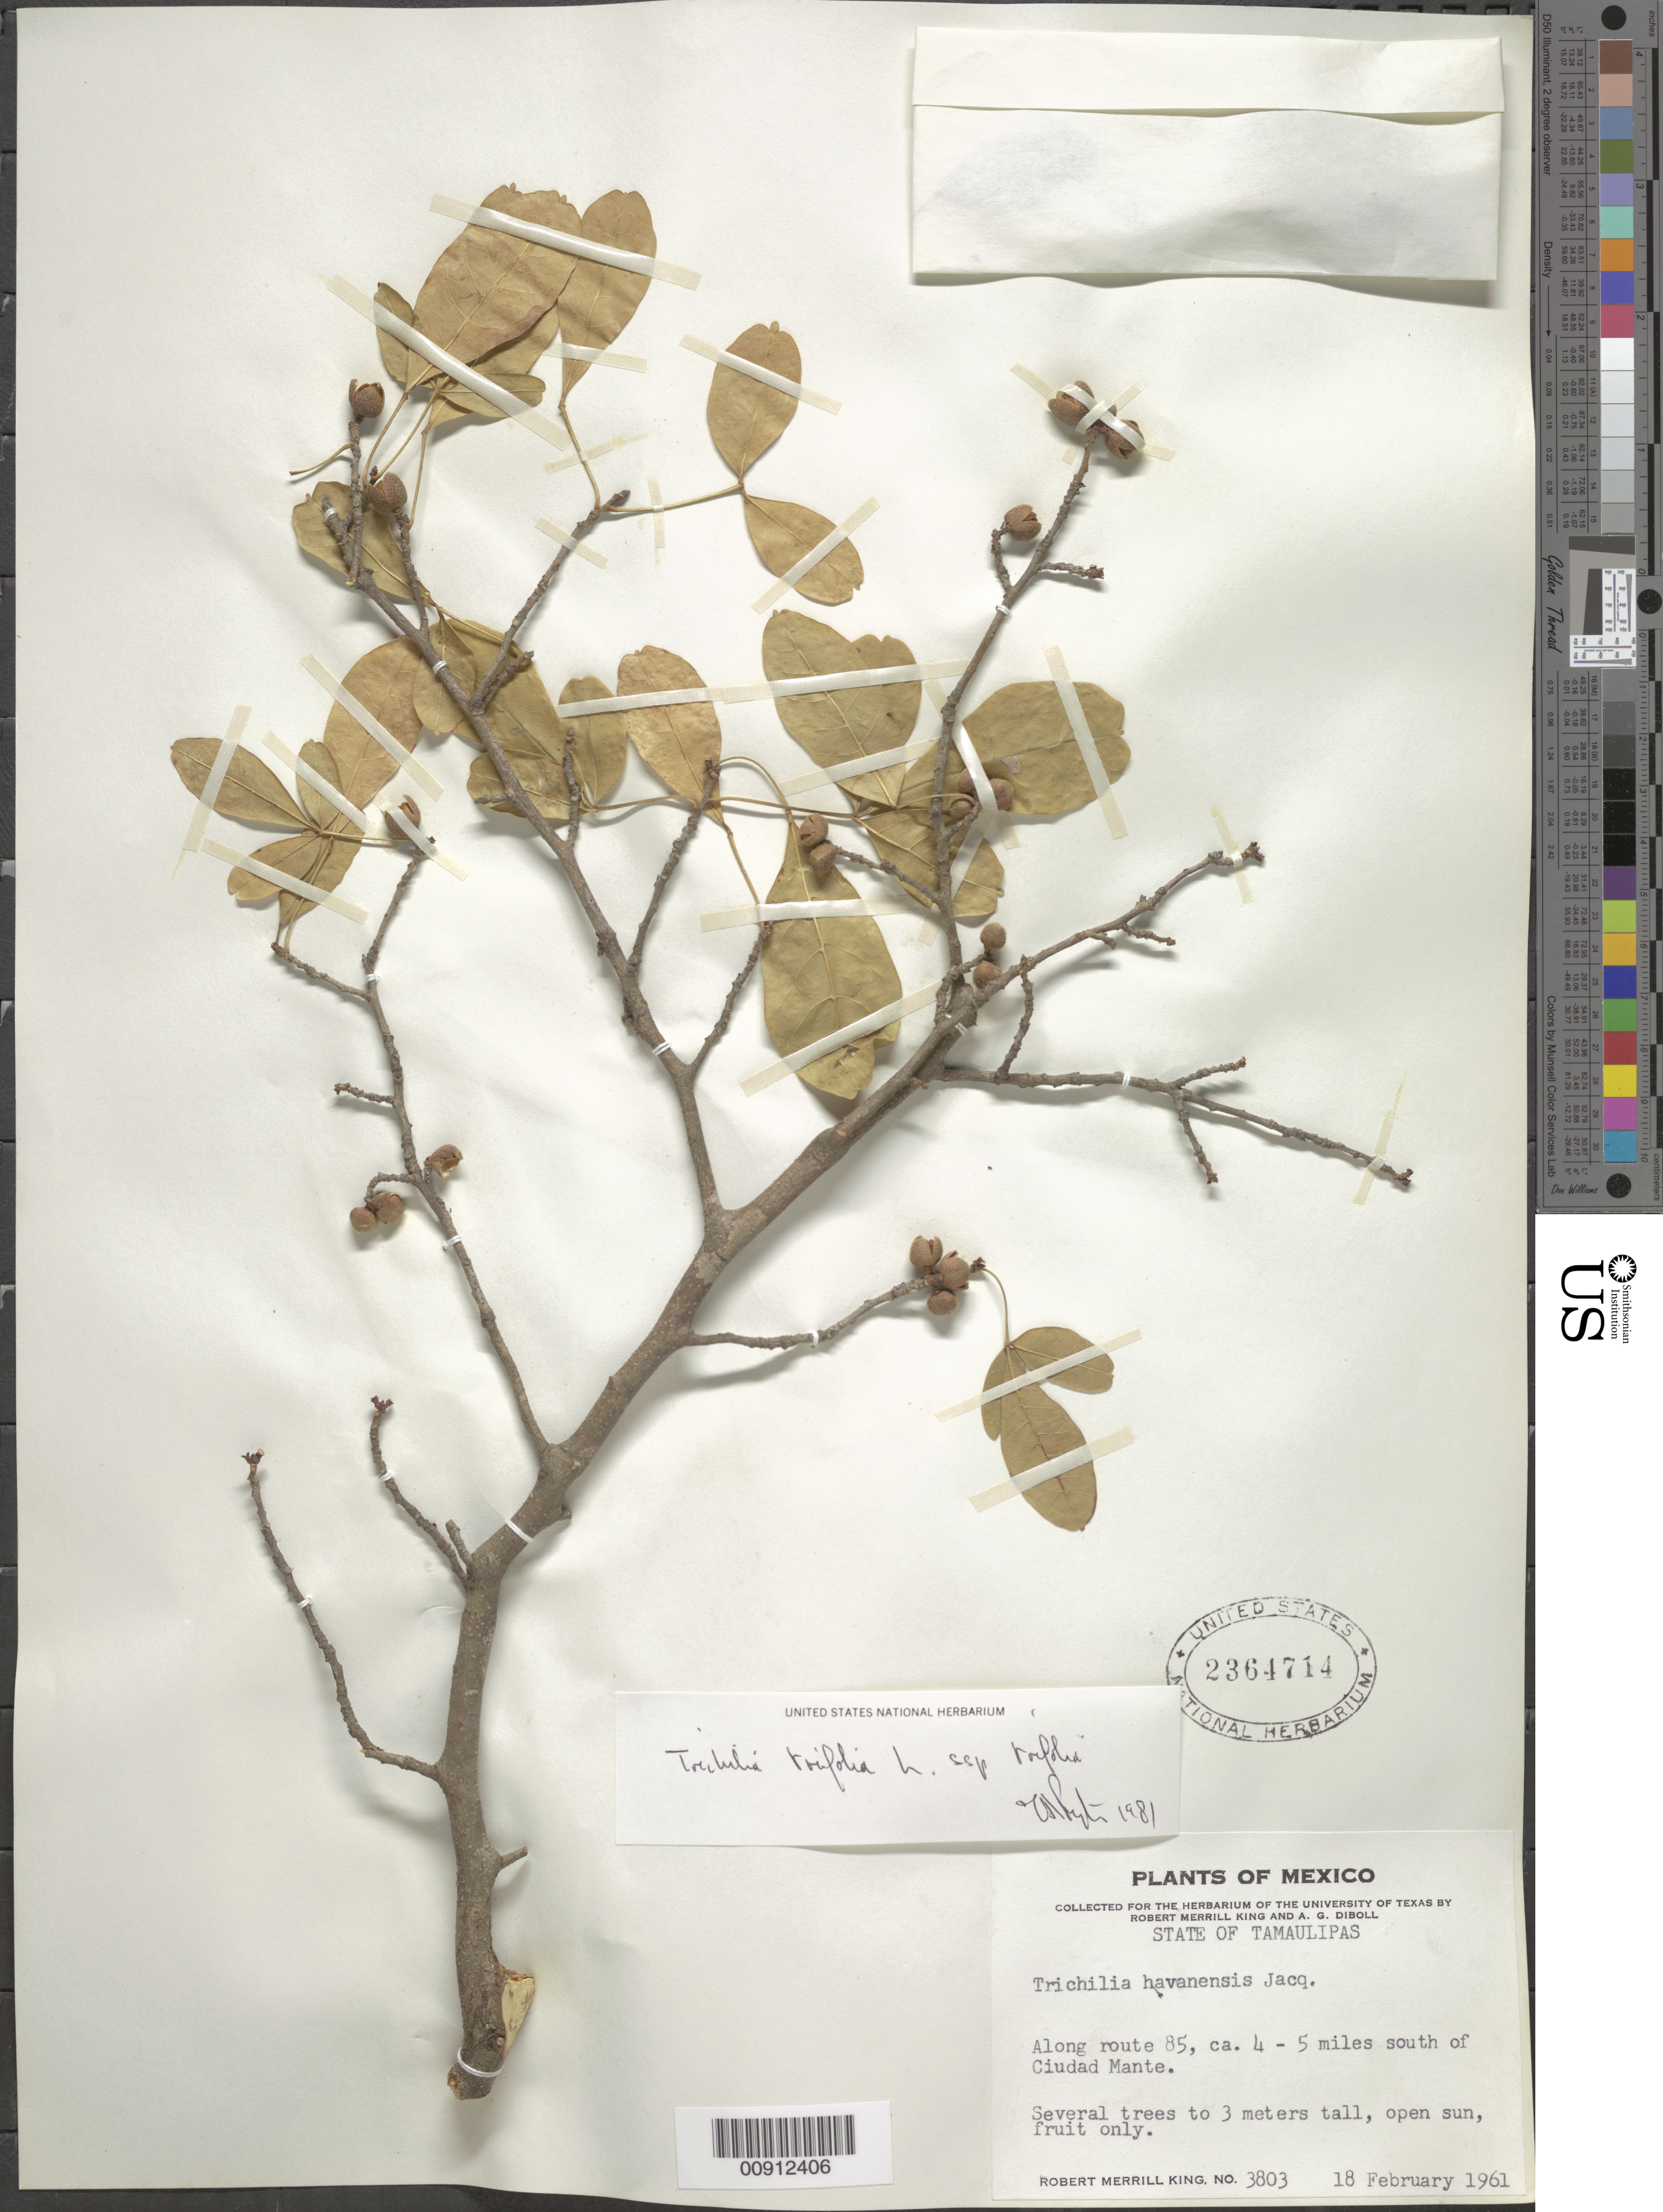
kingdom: Plantae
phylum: Tracheophyta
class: Magnoliopsida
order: Sapindales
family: Meliaceae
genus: Trichilia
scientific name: Trichilia trifolia subsp. trifolia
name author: L.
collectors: R. M. King & A. Diboll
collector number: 3803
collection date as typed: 18 Feb 1961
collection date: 1961-02-18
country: Mexico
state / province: Tamaulipas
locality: Along route 85, ca. 4-5 miles south of Ciudad Mante, Tamaulipas.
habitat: Open sun.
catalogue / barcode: US 2364714